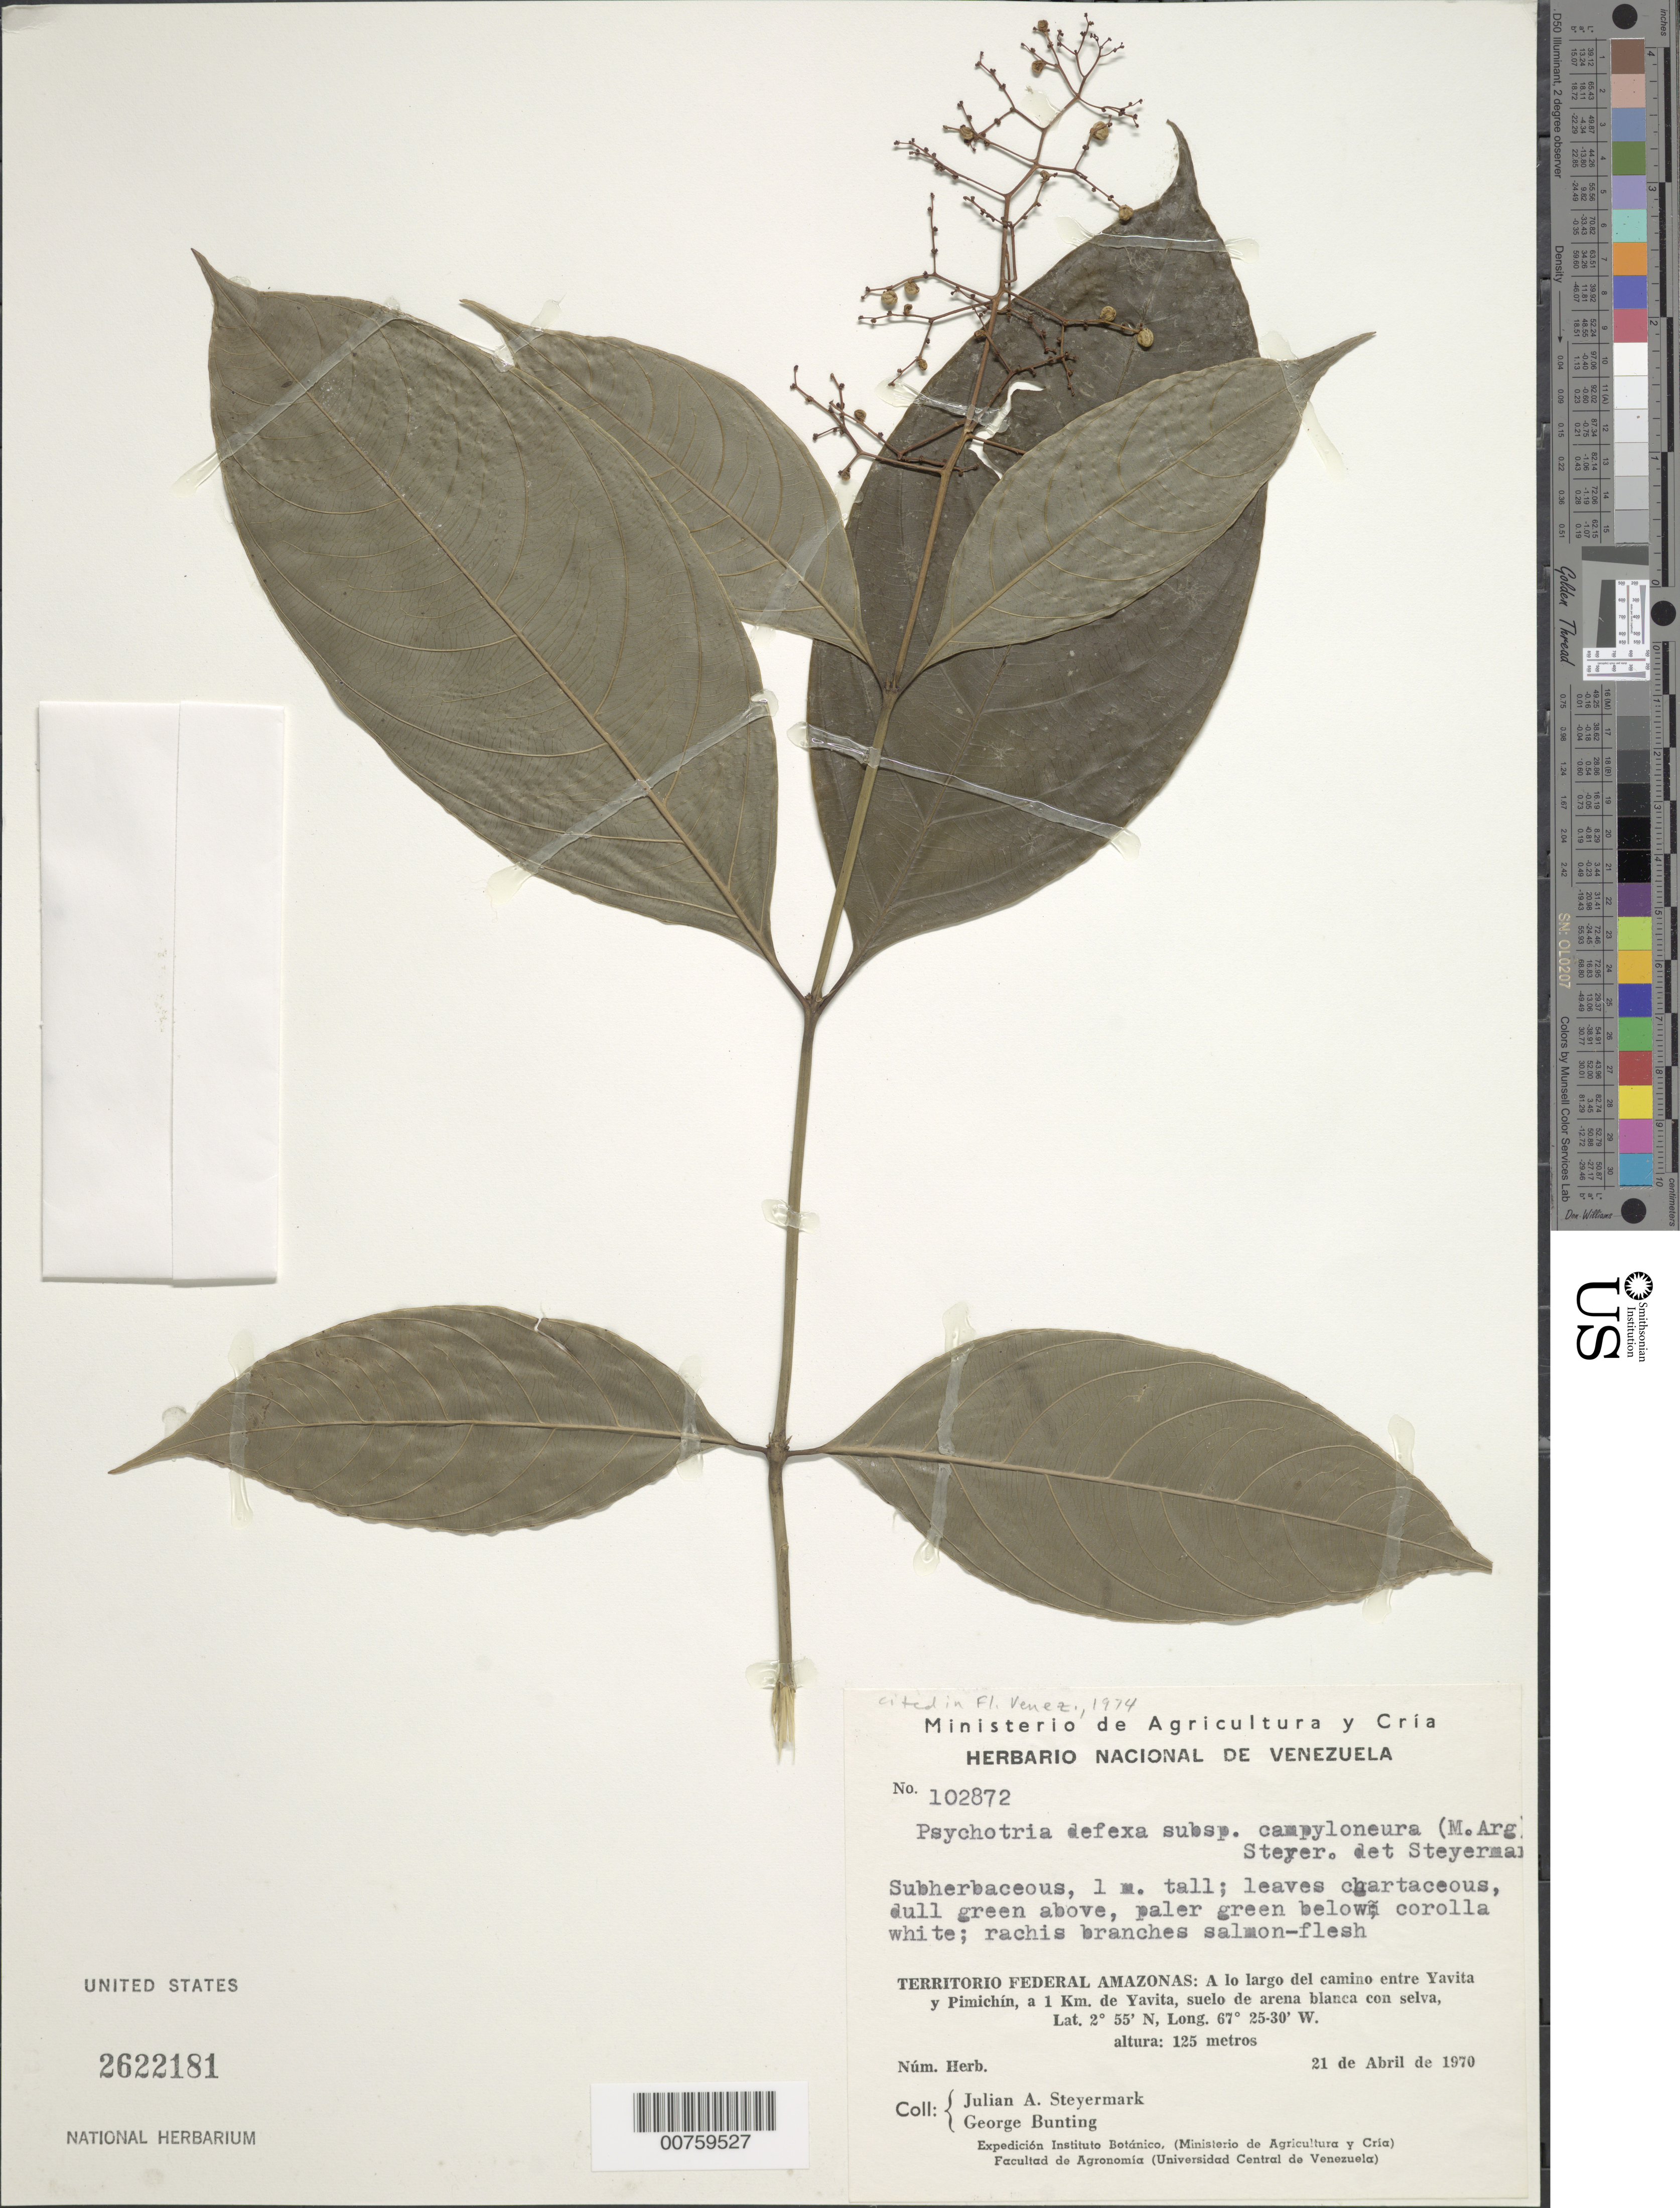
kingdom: Plantae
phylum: Tracheophyta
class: Magnoliopsida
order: Gentianales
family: Rubiaceae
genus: Psychotria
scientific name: Psychotria deflexa subsp. campyloneura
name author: (Müll. Arg.) Steyerm.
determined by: Steyermark, Julian A., (VEN)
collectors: J. Steyermark & G. S. Bunting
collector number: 102872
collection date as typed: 21-Apr-70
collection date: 1970-04-21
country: Venezuela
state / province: Amazonas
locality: Yavita-Pimichín, 1 km de Yavita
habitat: Suelo de arena blanca con selva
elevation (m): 125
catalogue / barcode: US 2622181